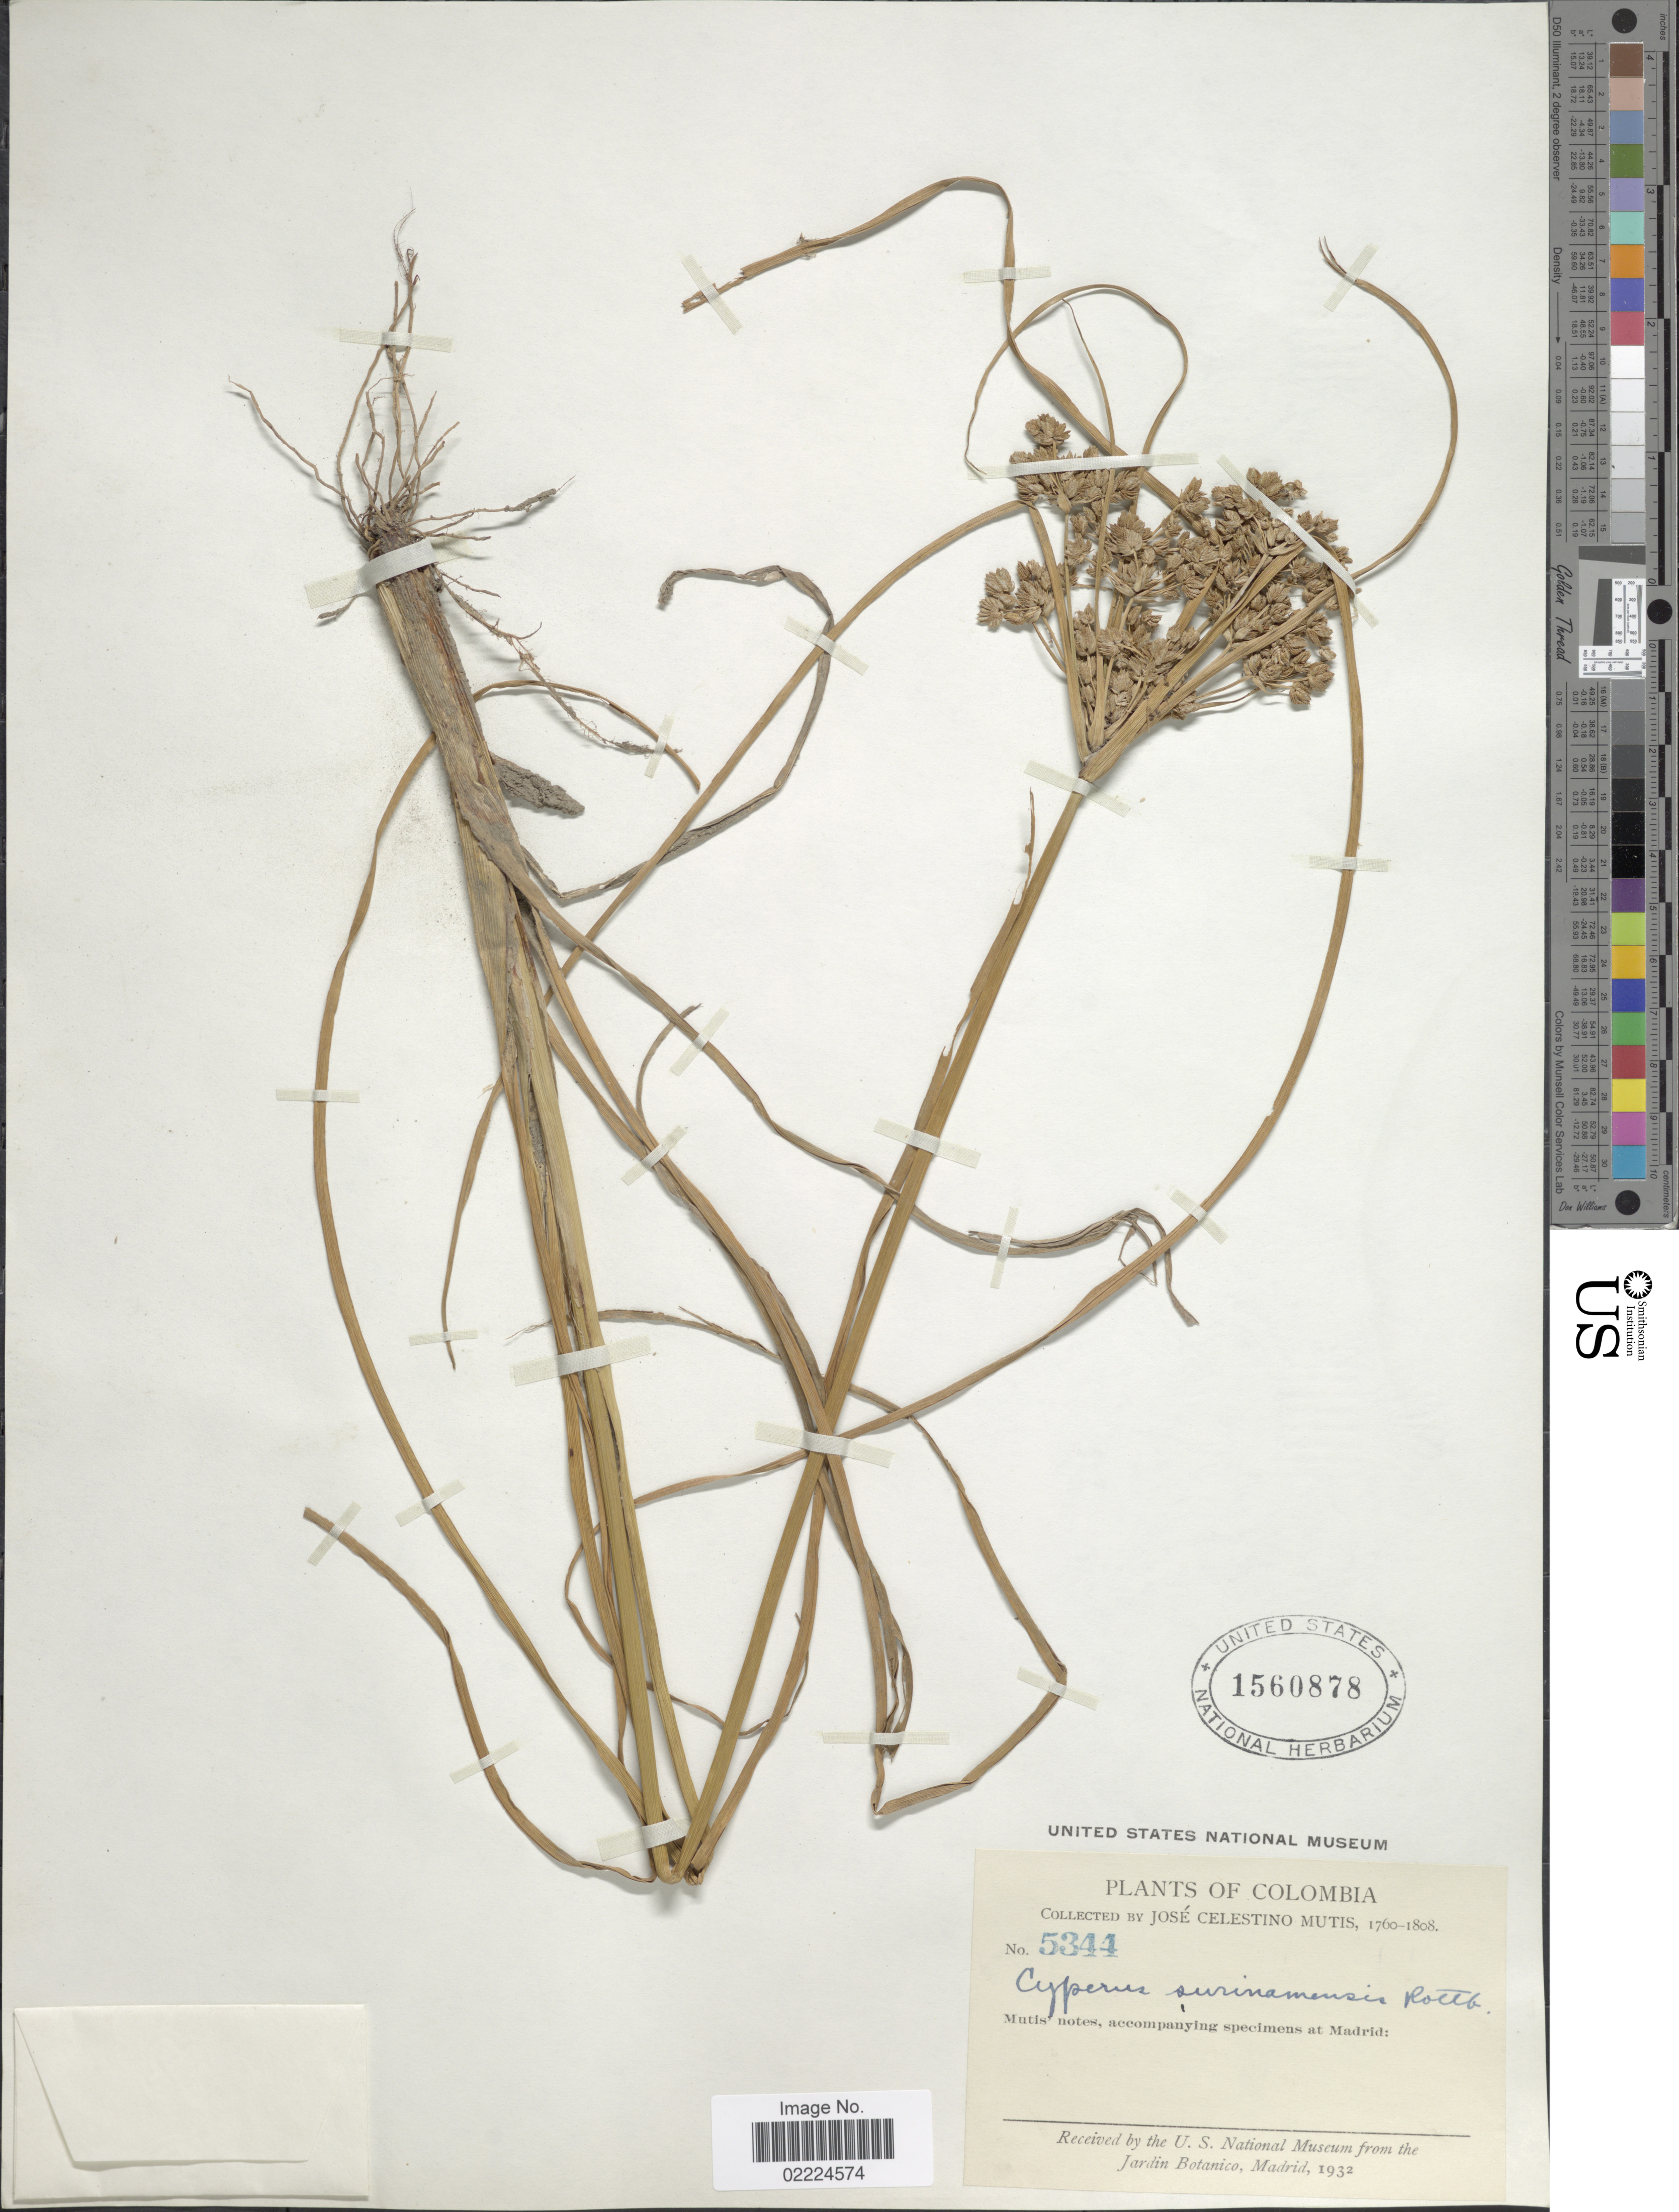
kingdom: Plantae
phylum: Tracheophyta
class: Liliopsida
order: Poales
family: Cyperaceae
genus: Cyperus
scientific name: Cyperus surinamensis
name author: Rottb.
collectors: J. C. B. Mutis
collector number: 5344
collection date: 1760/1808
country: Colombia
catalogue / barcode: US 1560878